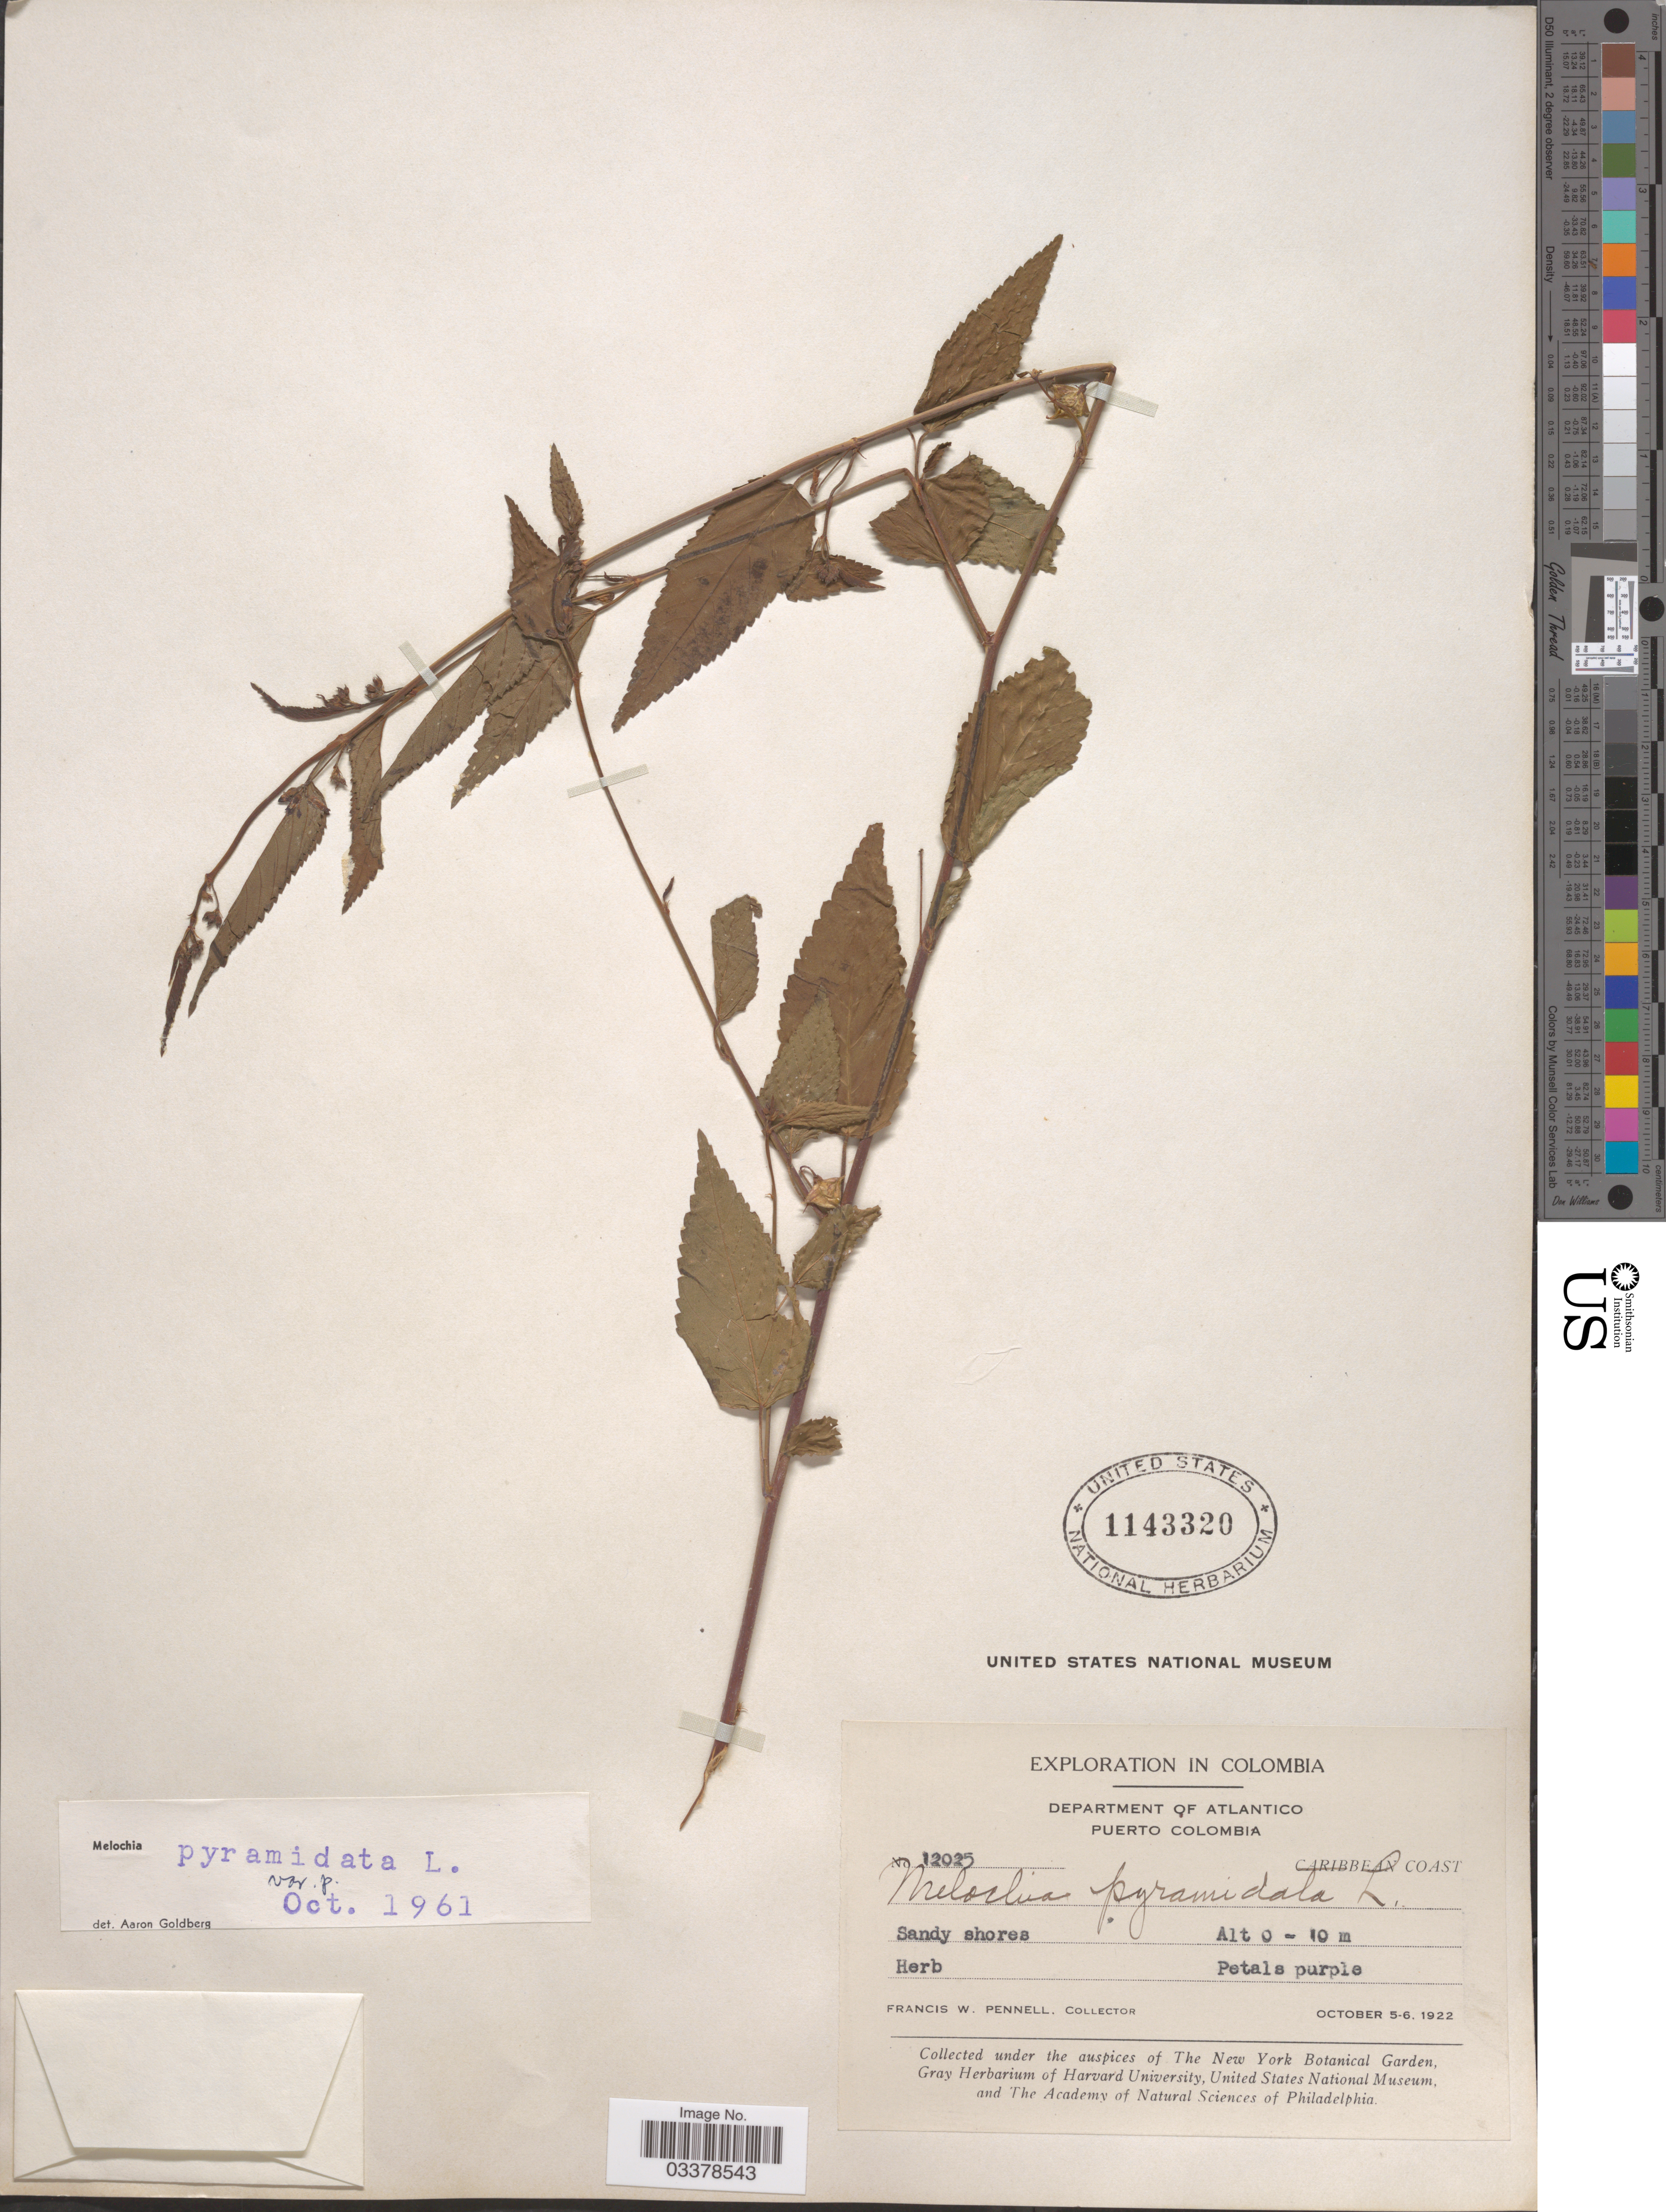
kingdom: Plantae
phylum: Tracheophyta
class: Magnoliopsida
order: Malvales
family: Malvaceae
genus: Melochia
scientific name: Melochia pyramidata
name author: L.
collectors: F. W. Pennell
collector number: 12025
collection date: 1922-10-05/1922-10-06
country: Colombia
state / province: Atlántico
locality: Department of Atlantico. Puerto Colombia. Caribbean Coast.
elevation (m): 0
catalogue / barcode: US 1143320